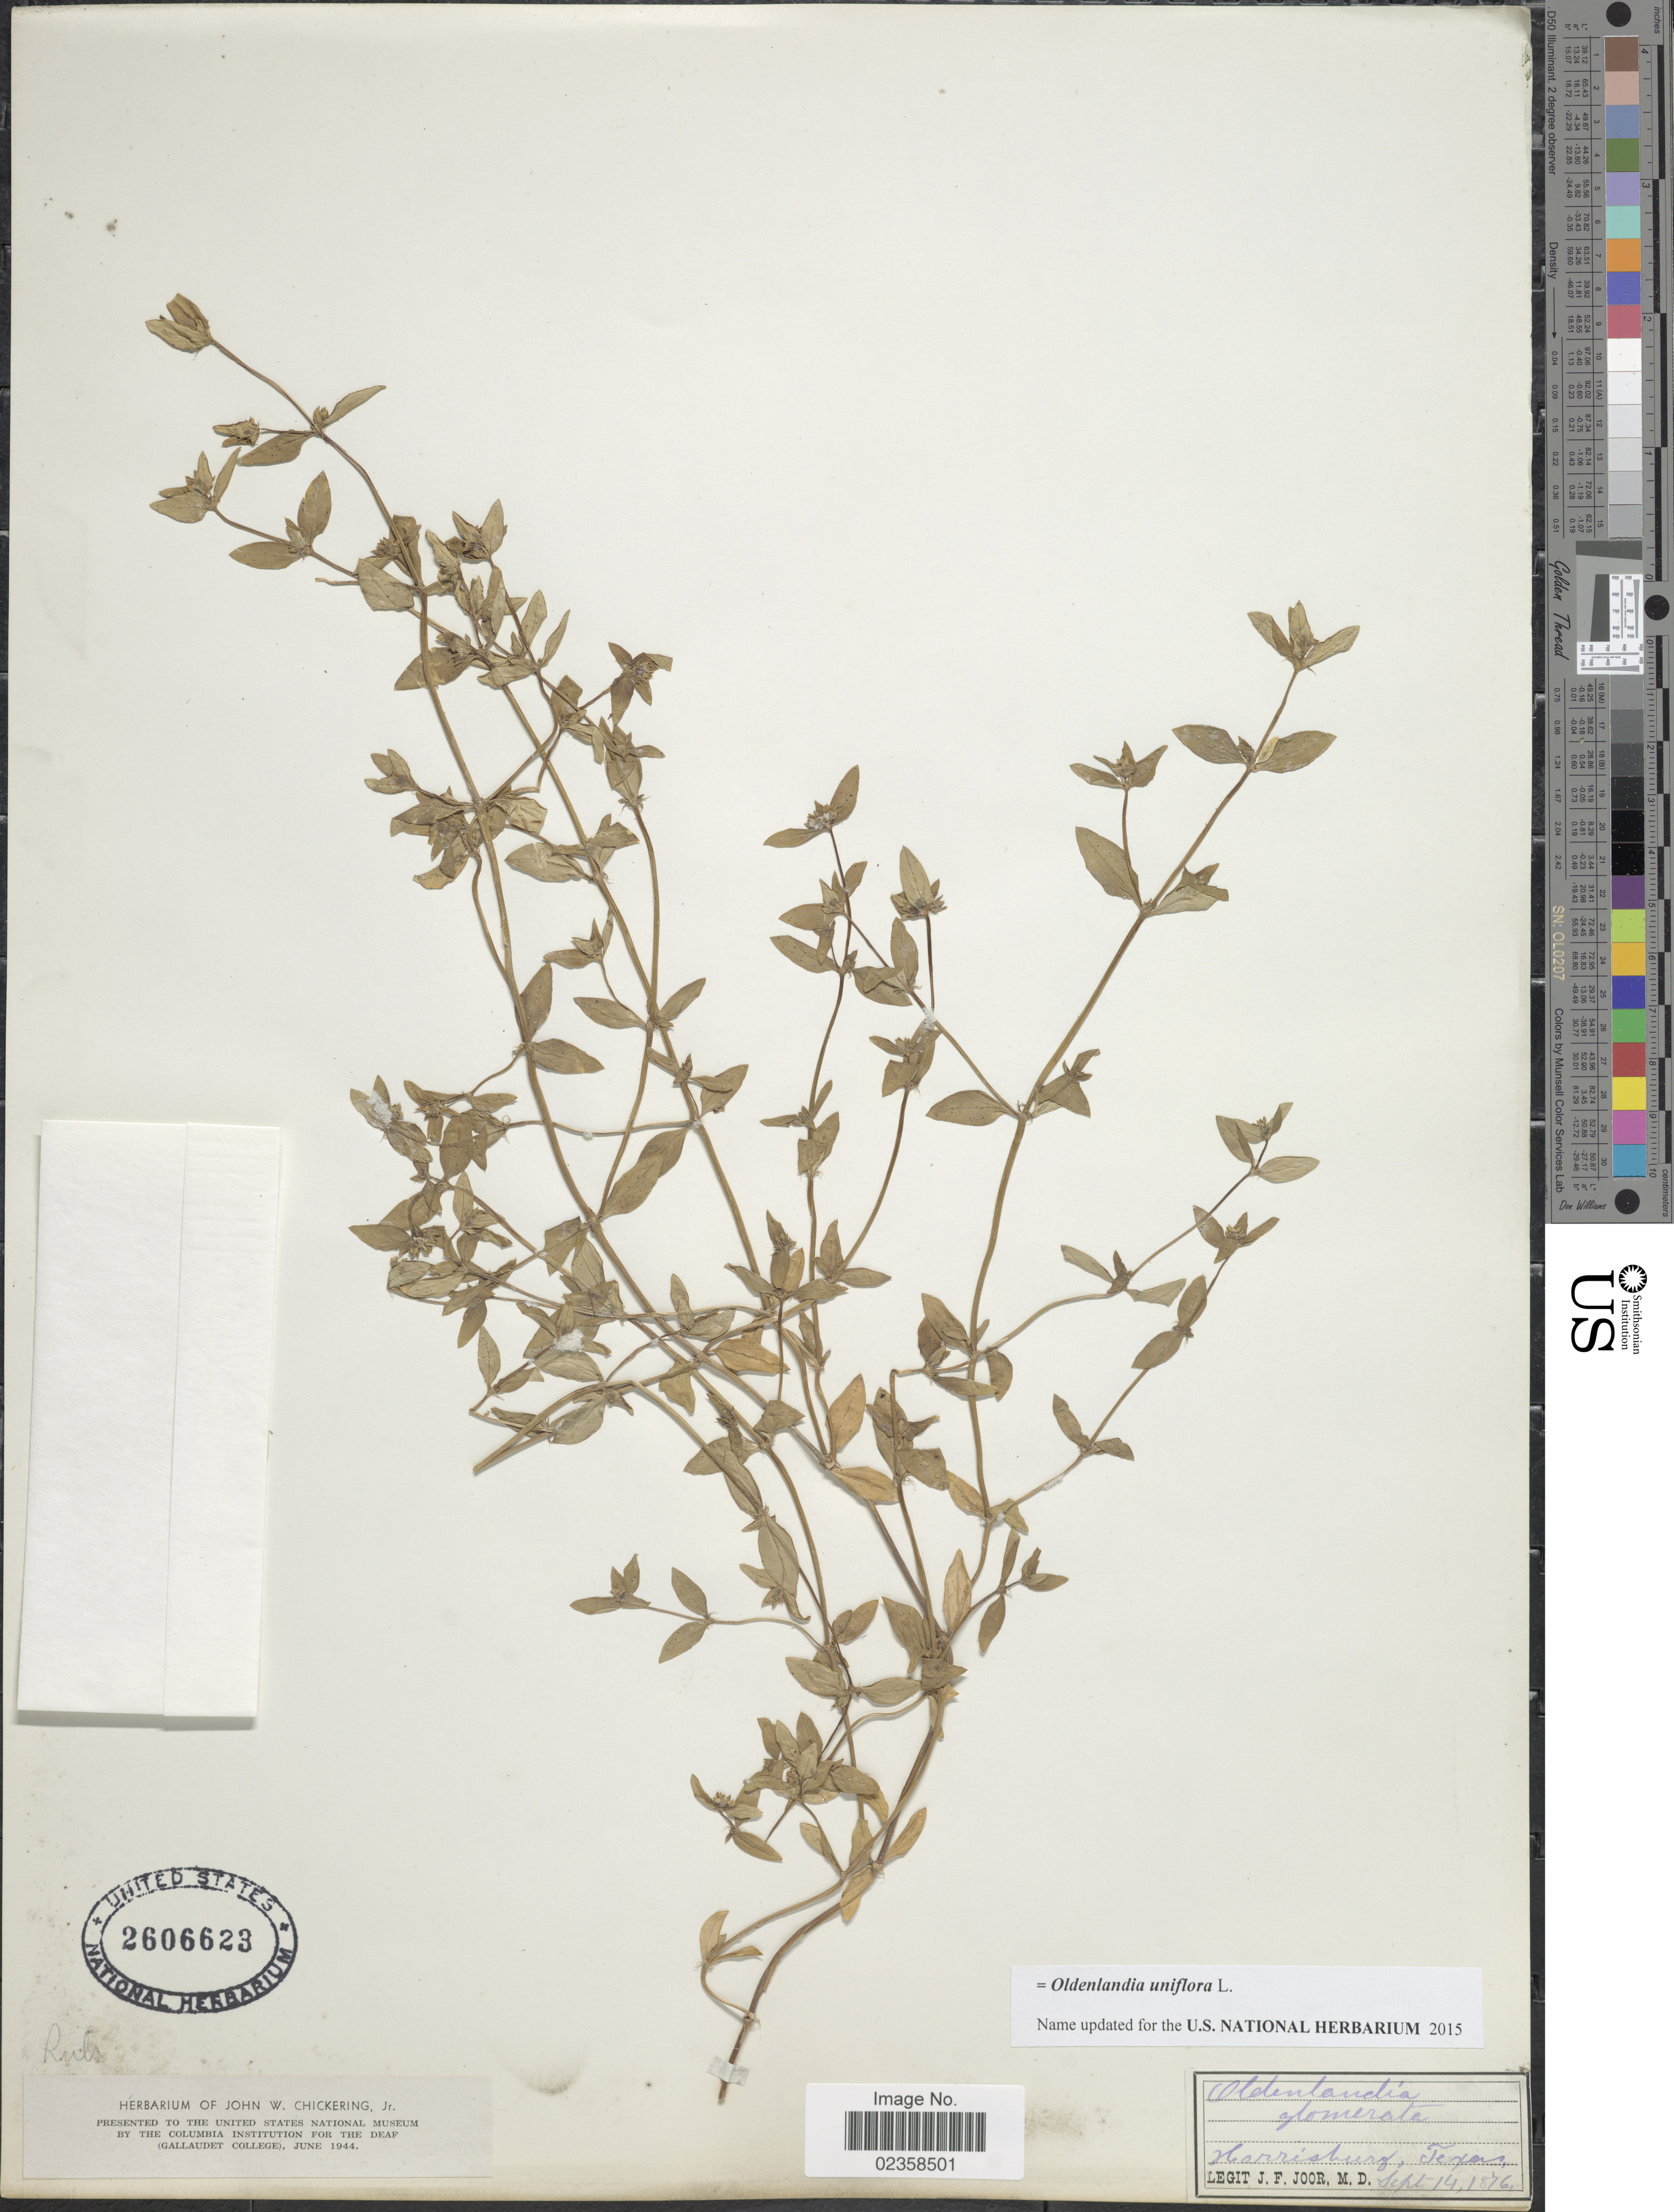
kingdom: Plantae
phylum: Tracheophyta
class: Magnoliopsida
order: Gentianales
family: Rubiaceae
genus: Oldenlandia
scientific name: Oldenlandia uniflora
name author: L.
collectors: J. F. Joor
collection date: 1876-09-14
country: United States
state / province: Texas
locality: Harrisburg, Texas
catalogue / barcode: US 2606623